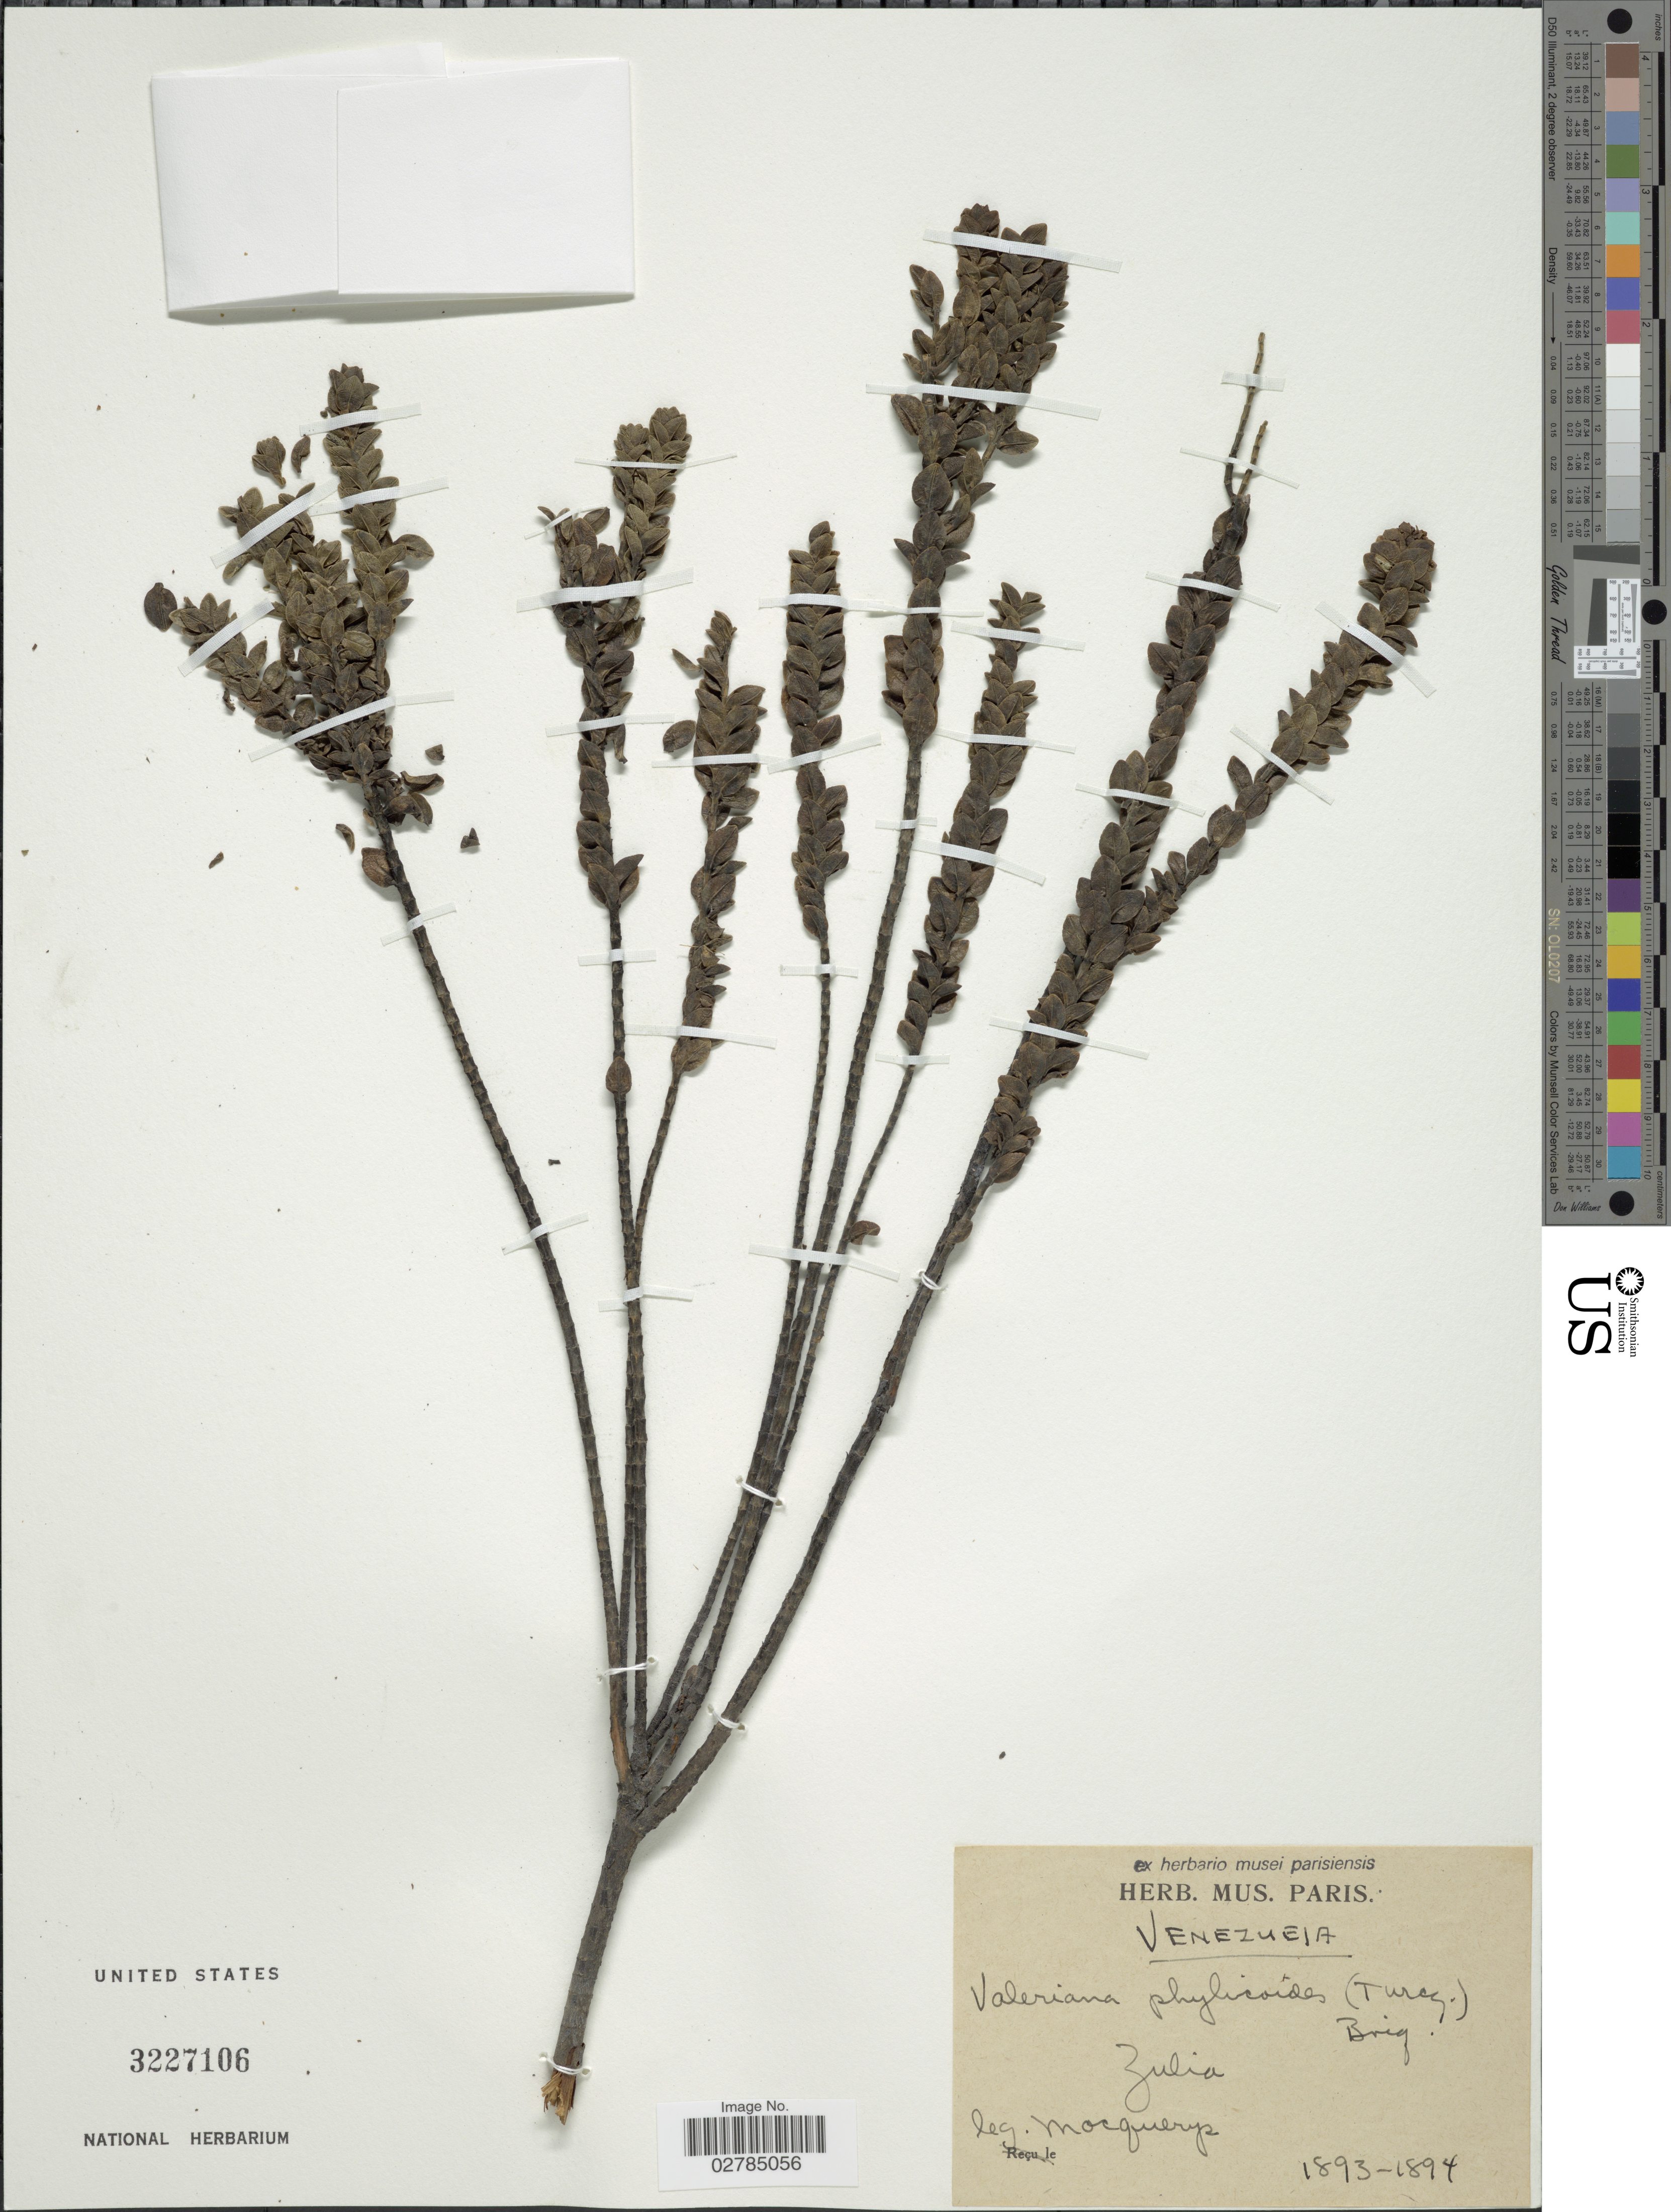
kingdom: Plantae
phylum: Tracheophyta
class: Magnoliopsida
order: Dipsacales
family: Caprifoliaceae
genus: Valeriana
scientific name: Valeriana phylicoides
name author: (Turcz.) Briq.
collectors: A. Mocquerys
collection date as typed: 1894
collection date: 1893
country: Venezuela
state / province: Zulia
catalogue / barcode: US 3227106